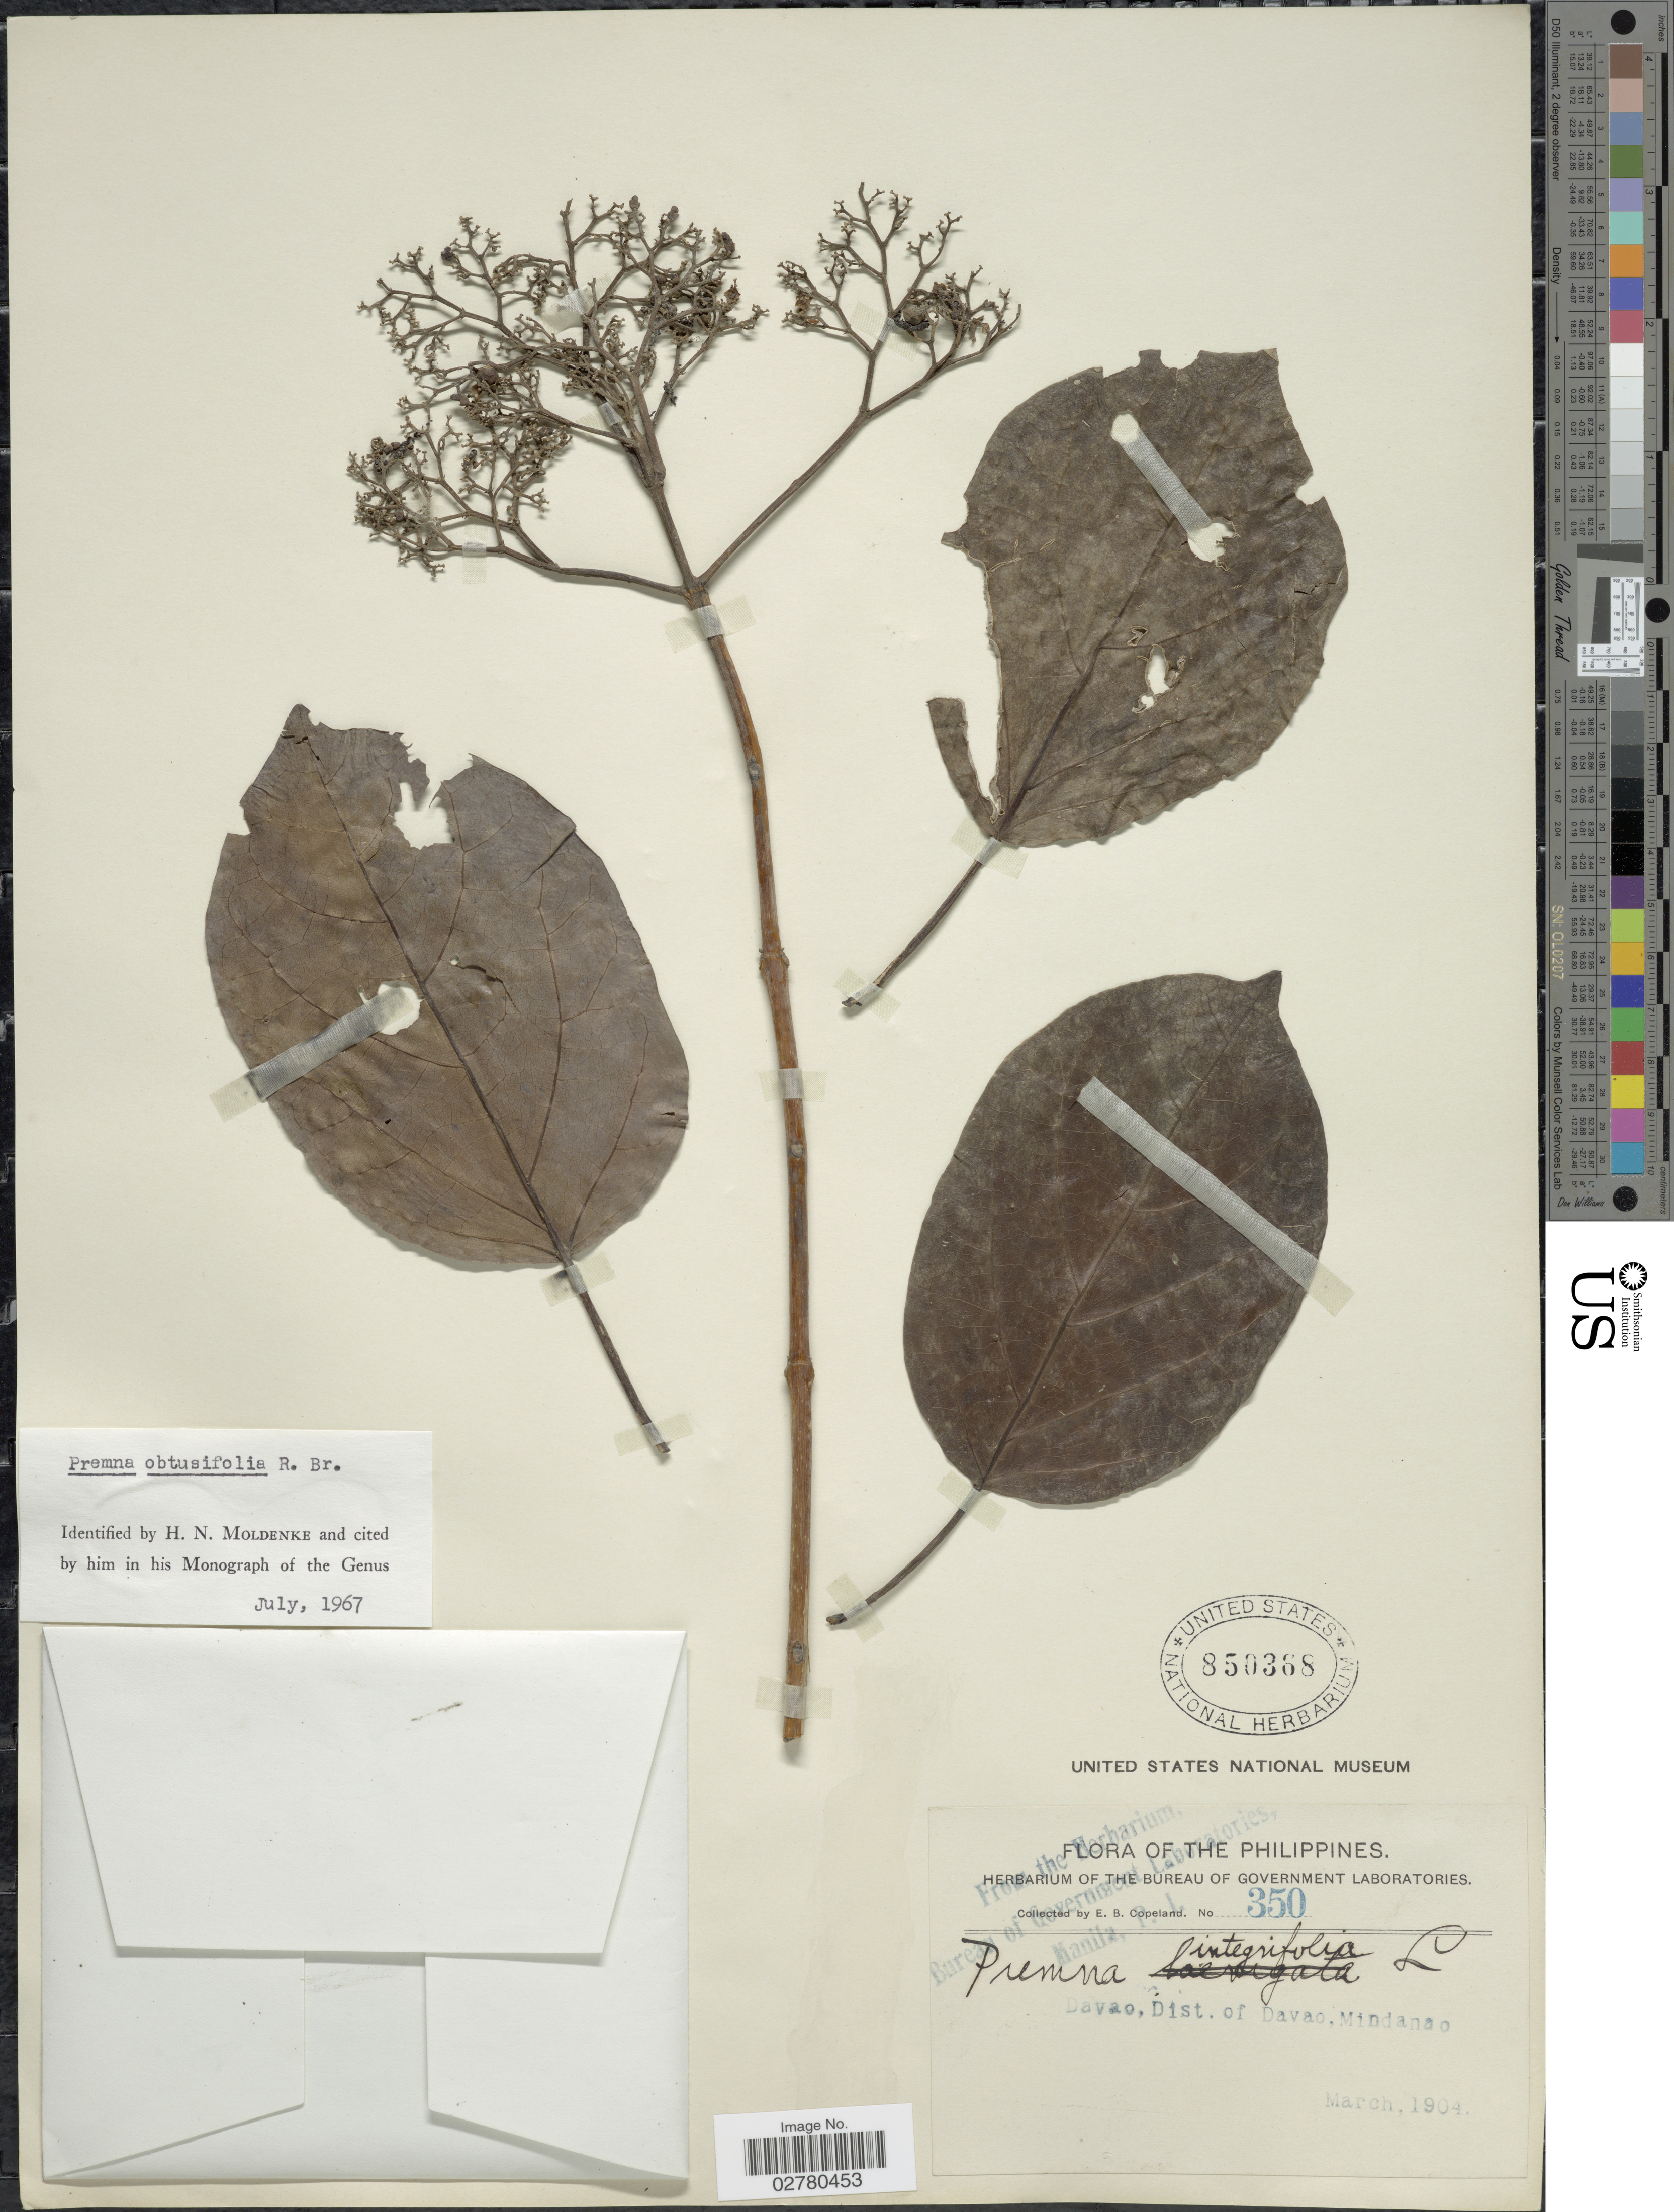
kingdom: Plantae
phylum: Tracheophyta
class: Magnoliopsida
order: Lamiales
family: Lamiaceae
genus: Premna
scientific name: Premna obtusifolia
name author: R. Br.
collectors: E. B. Copeland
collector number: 350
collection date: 1904-03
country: Philippines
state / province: Davao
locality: Dist. of Davao, Mindanao.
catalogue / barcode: US 850368